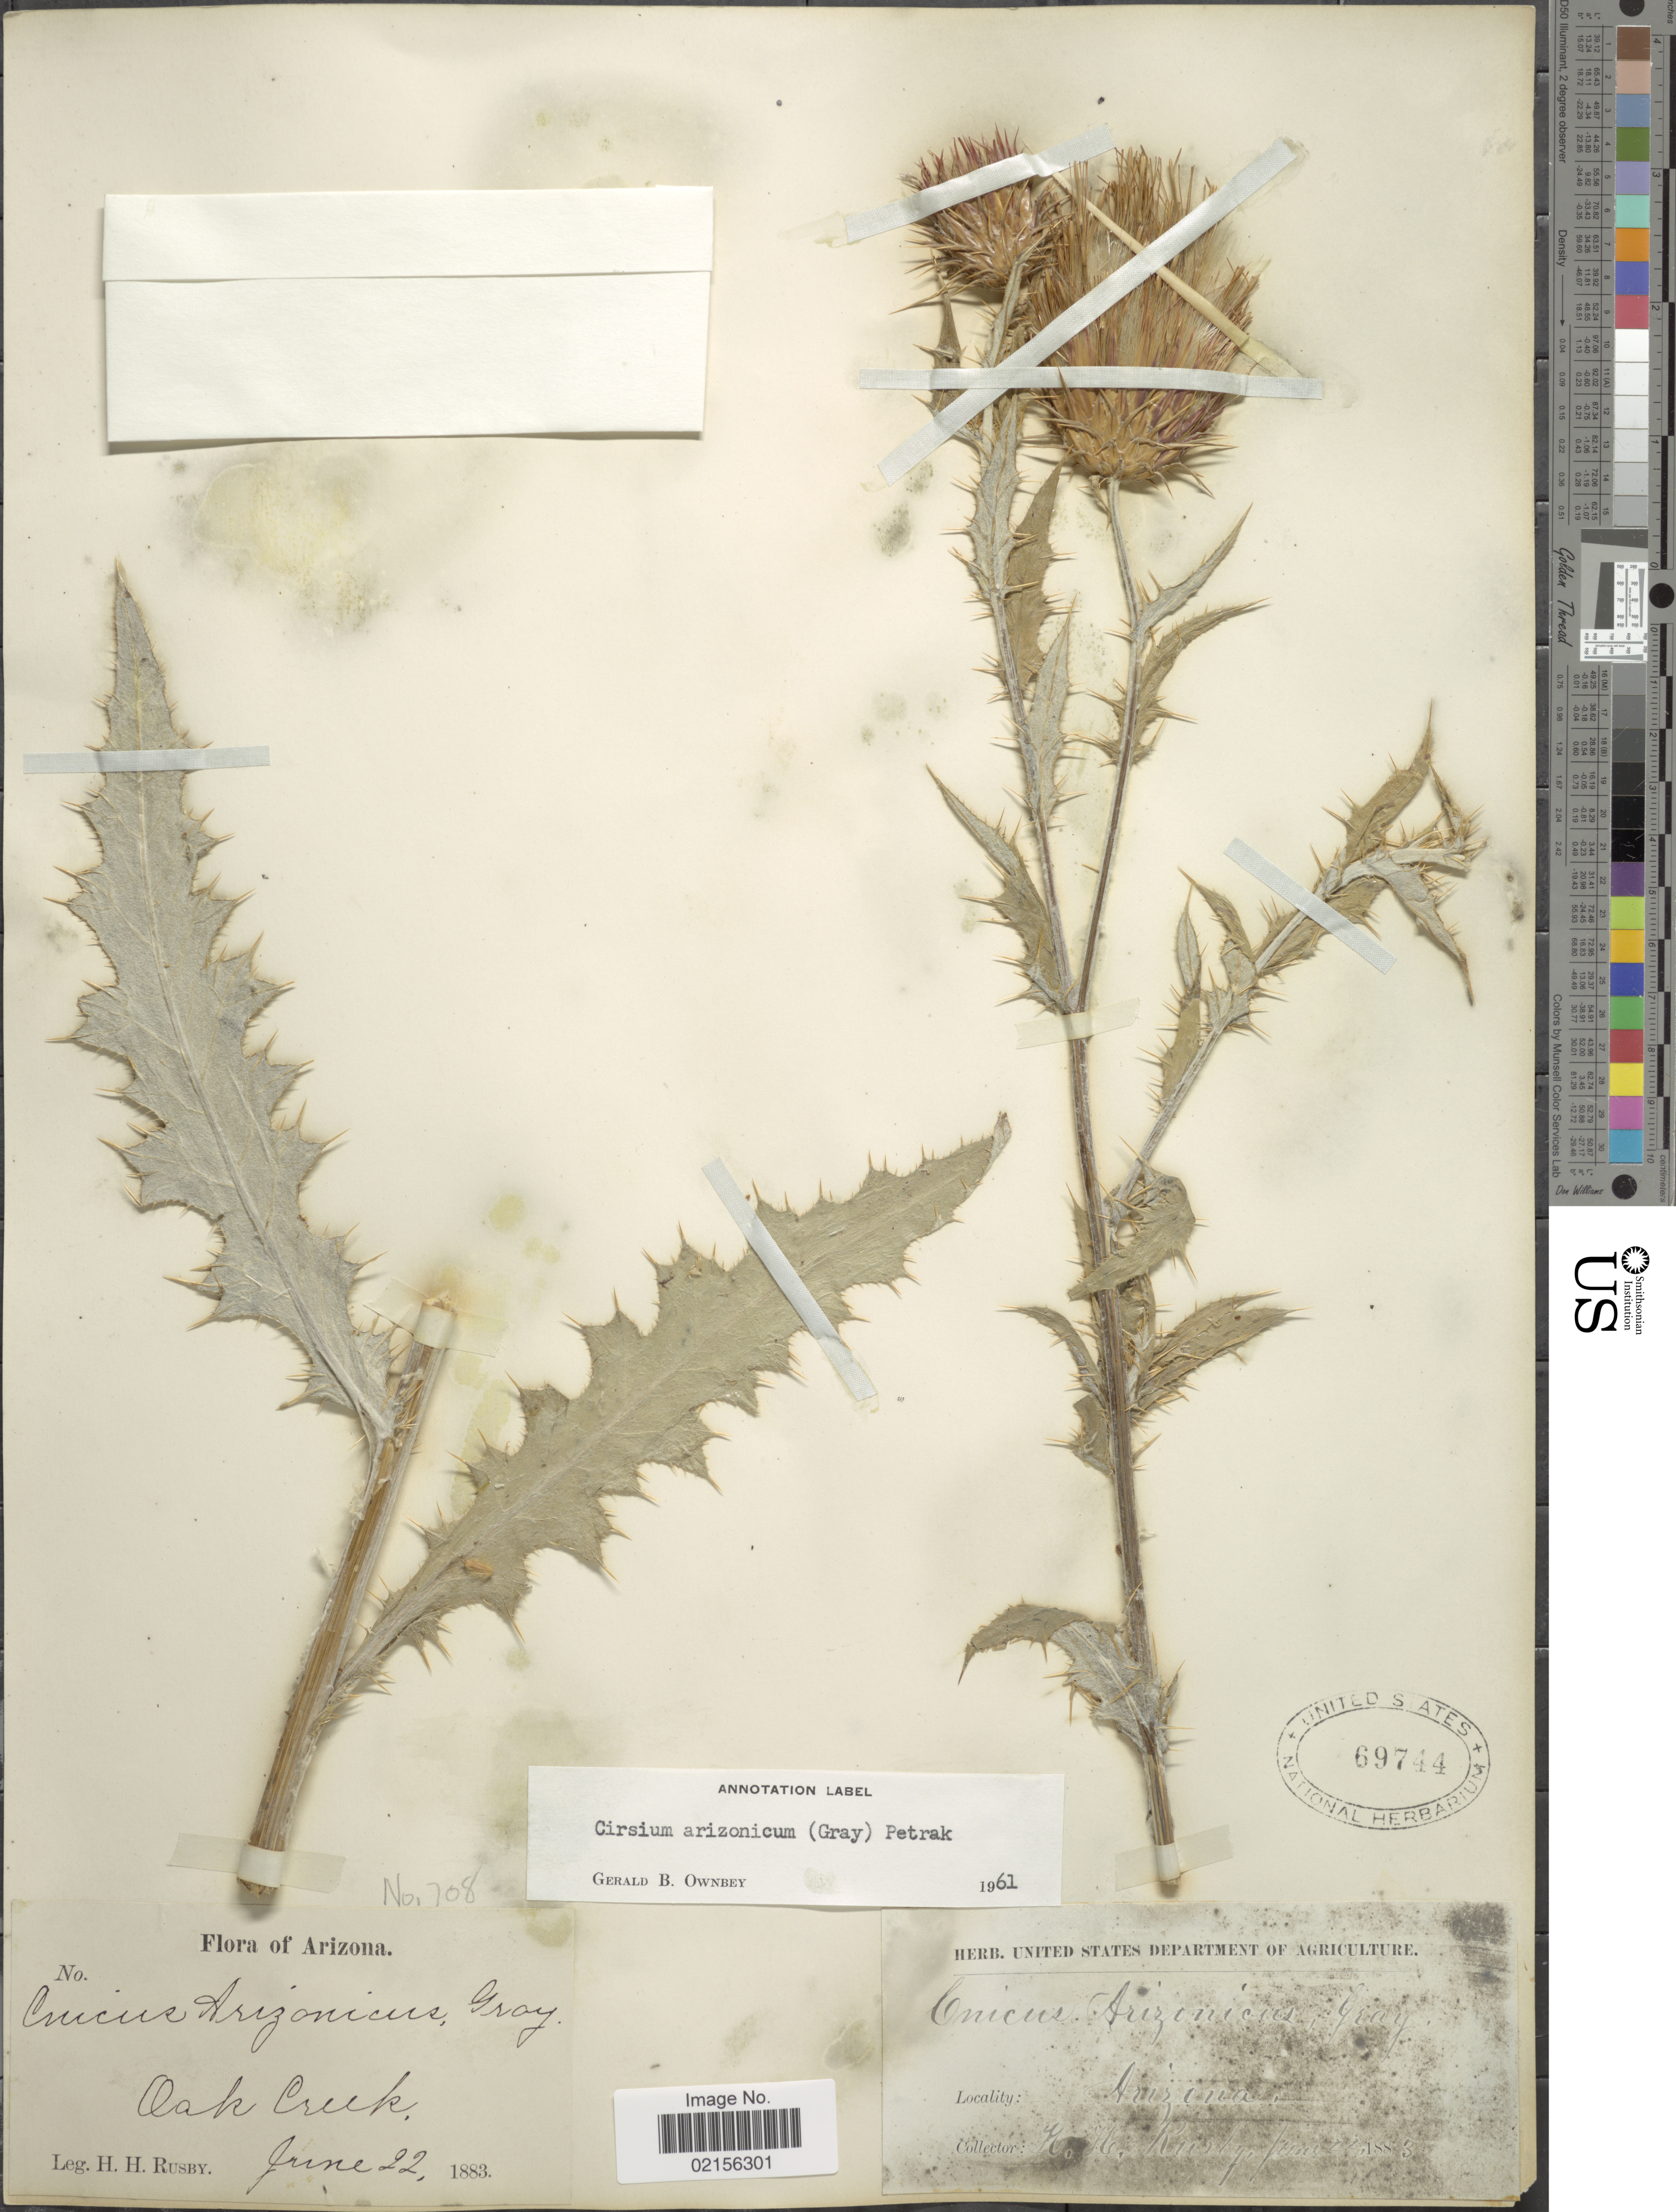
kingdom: Plantae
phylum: Tracheophyta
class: Magnoliopsida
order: Asterales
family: Asteraceae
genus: Cirsium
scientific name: Cirsium arizonicum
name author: (A. Gray) Petr.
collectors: H. H. Rusby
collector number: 708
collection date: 1883-06-22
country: United States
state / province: Arizona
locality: Oak Creek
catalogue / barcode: US 69744